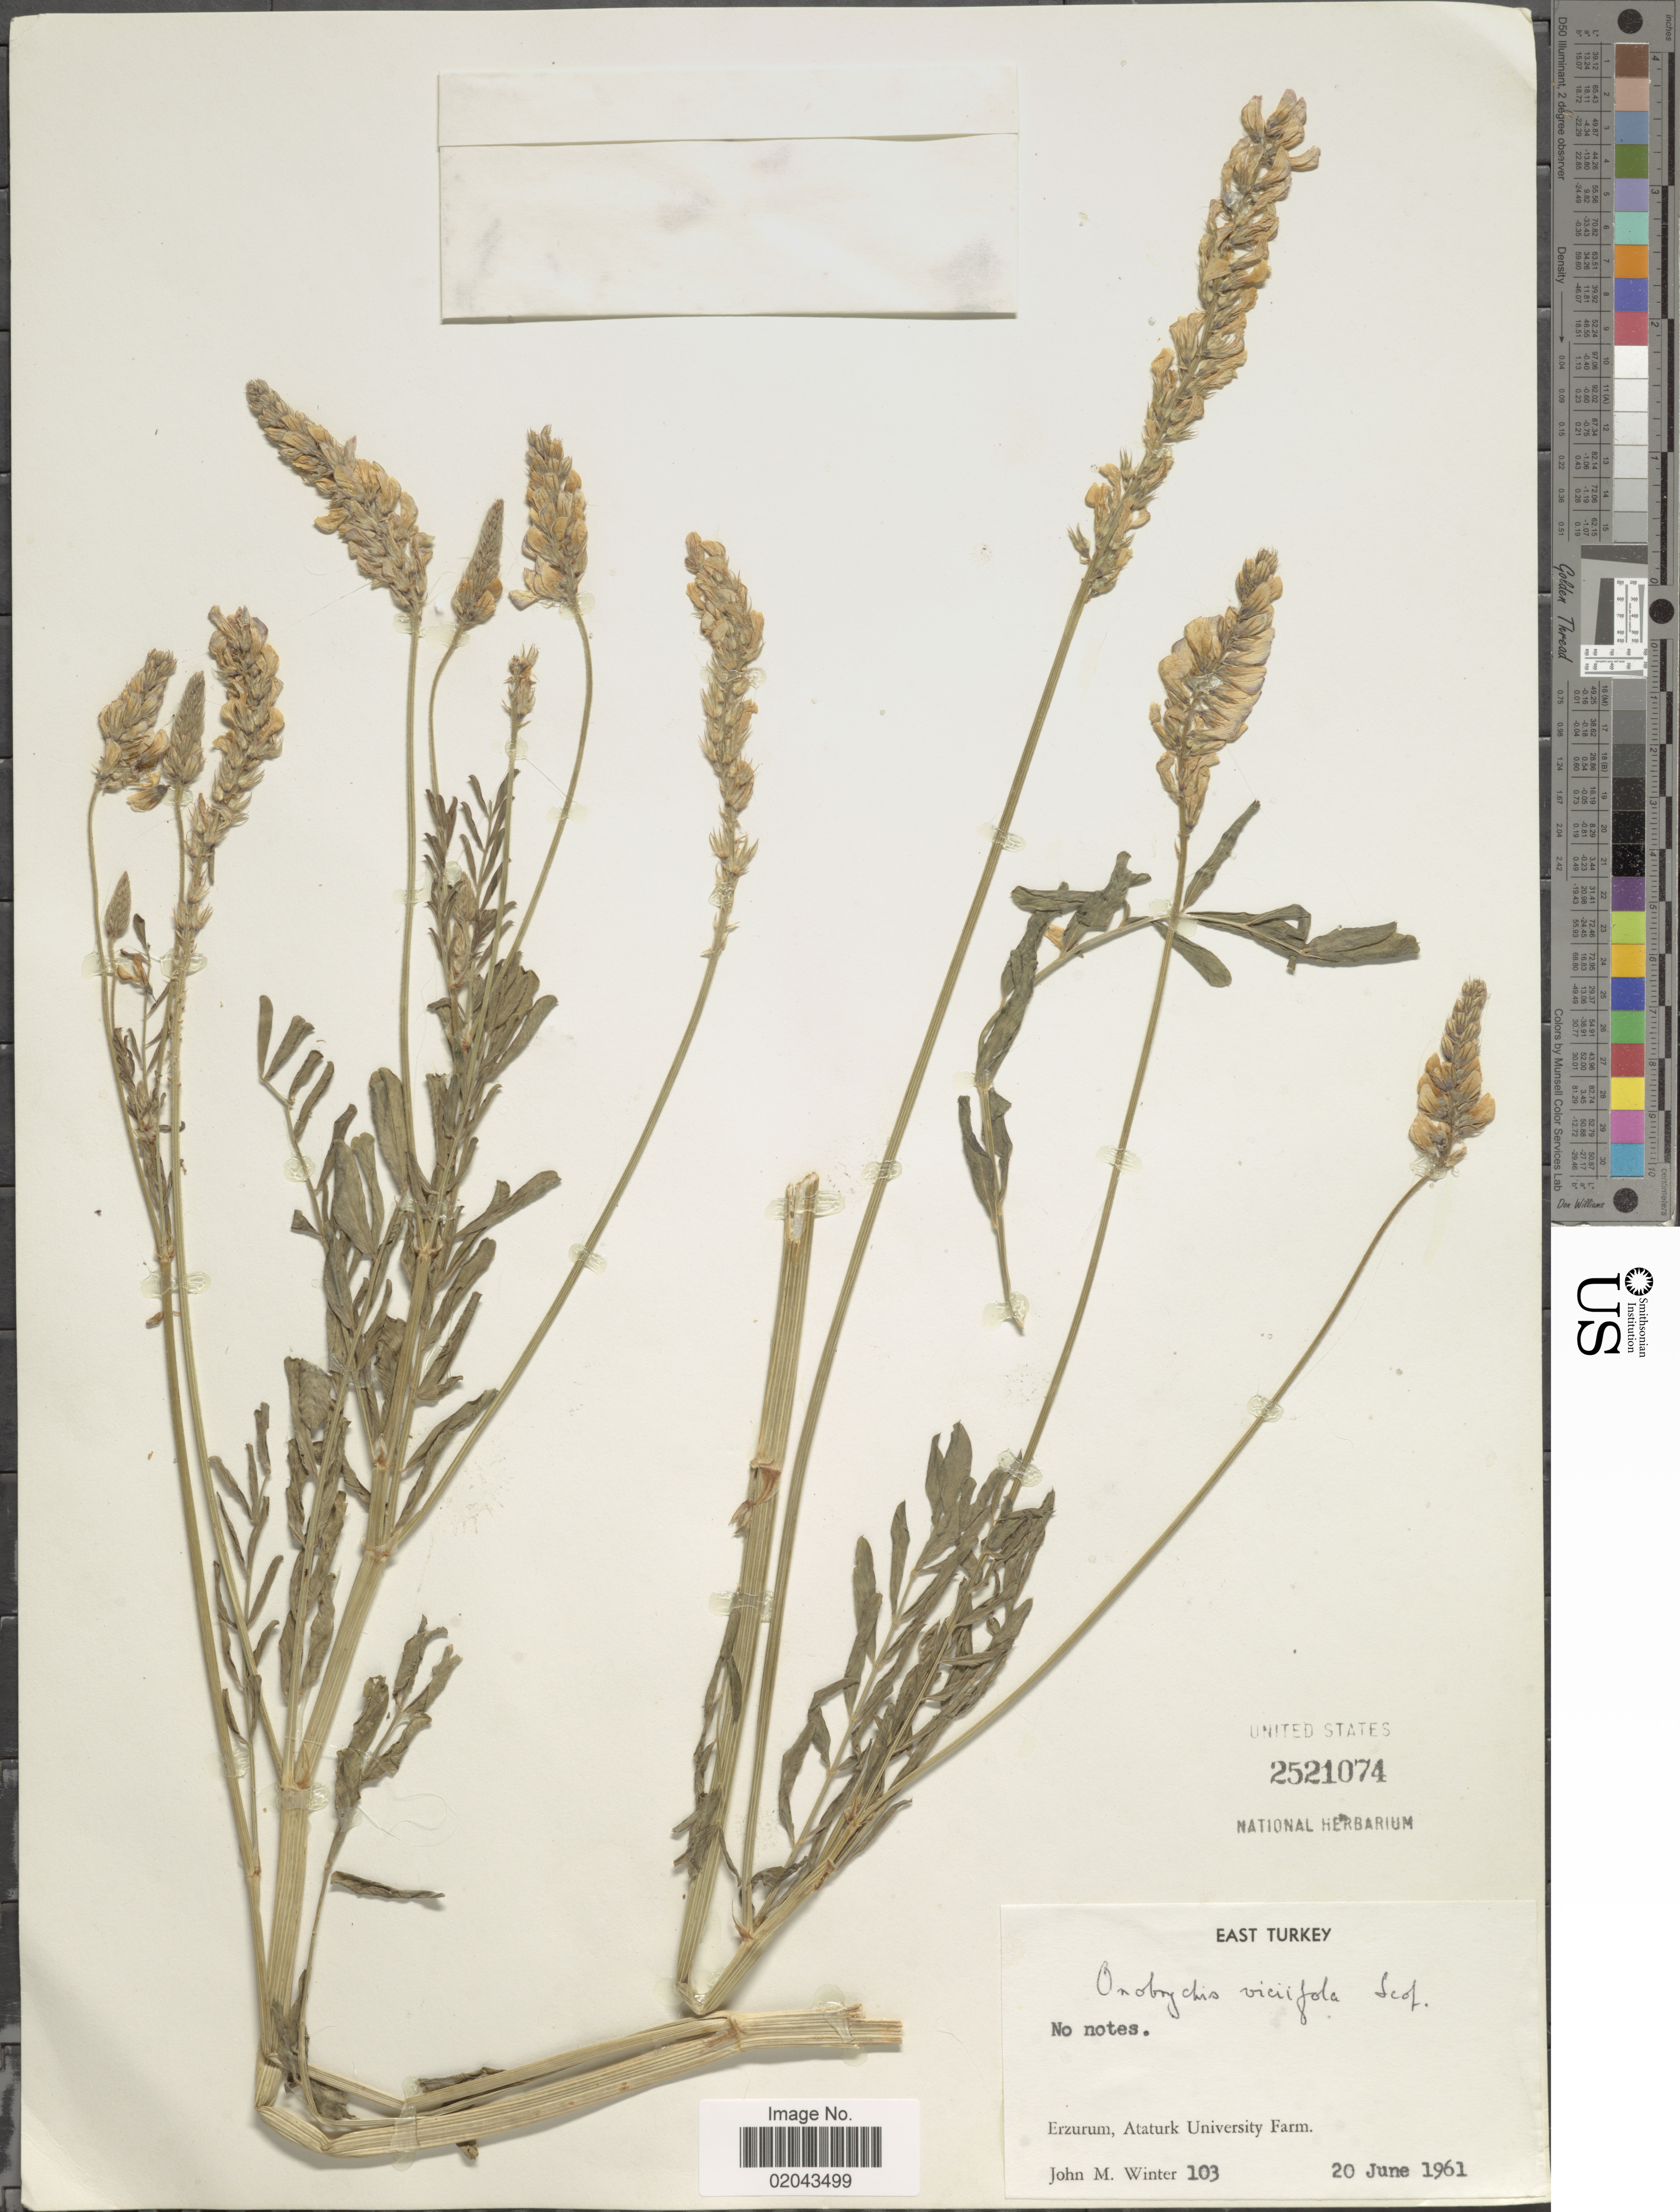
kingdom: Plantae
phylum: Tracheophyta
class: Magnoliopsida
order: Fabales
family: Fabaceae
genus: Onobrychis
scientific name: Onobrychis viciaefolia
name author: Trautv.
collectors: J. M. Winter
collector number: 103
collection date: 1961-06-20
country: Turkey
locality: Erzurum, Ataturk University Farm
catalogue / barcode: US 2521074